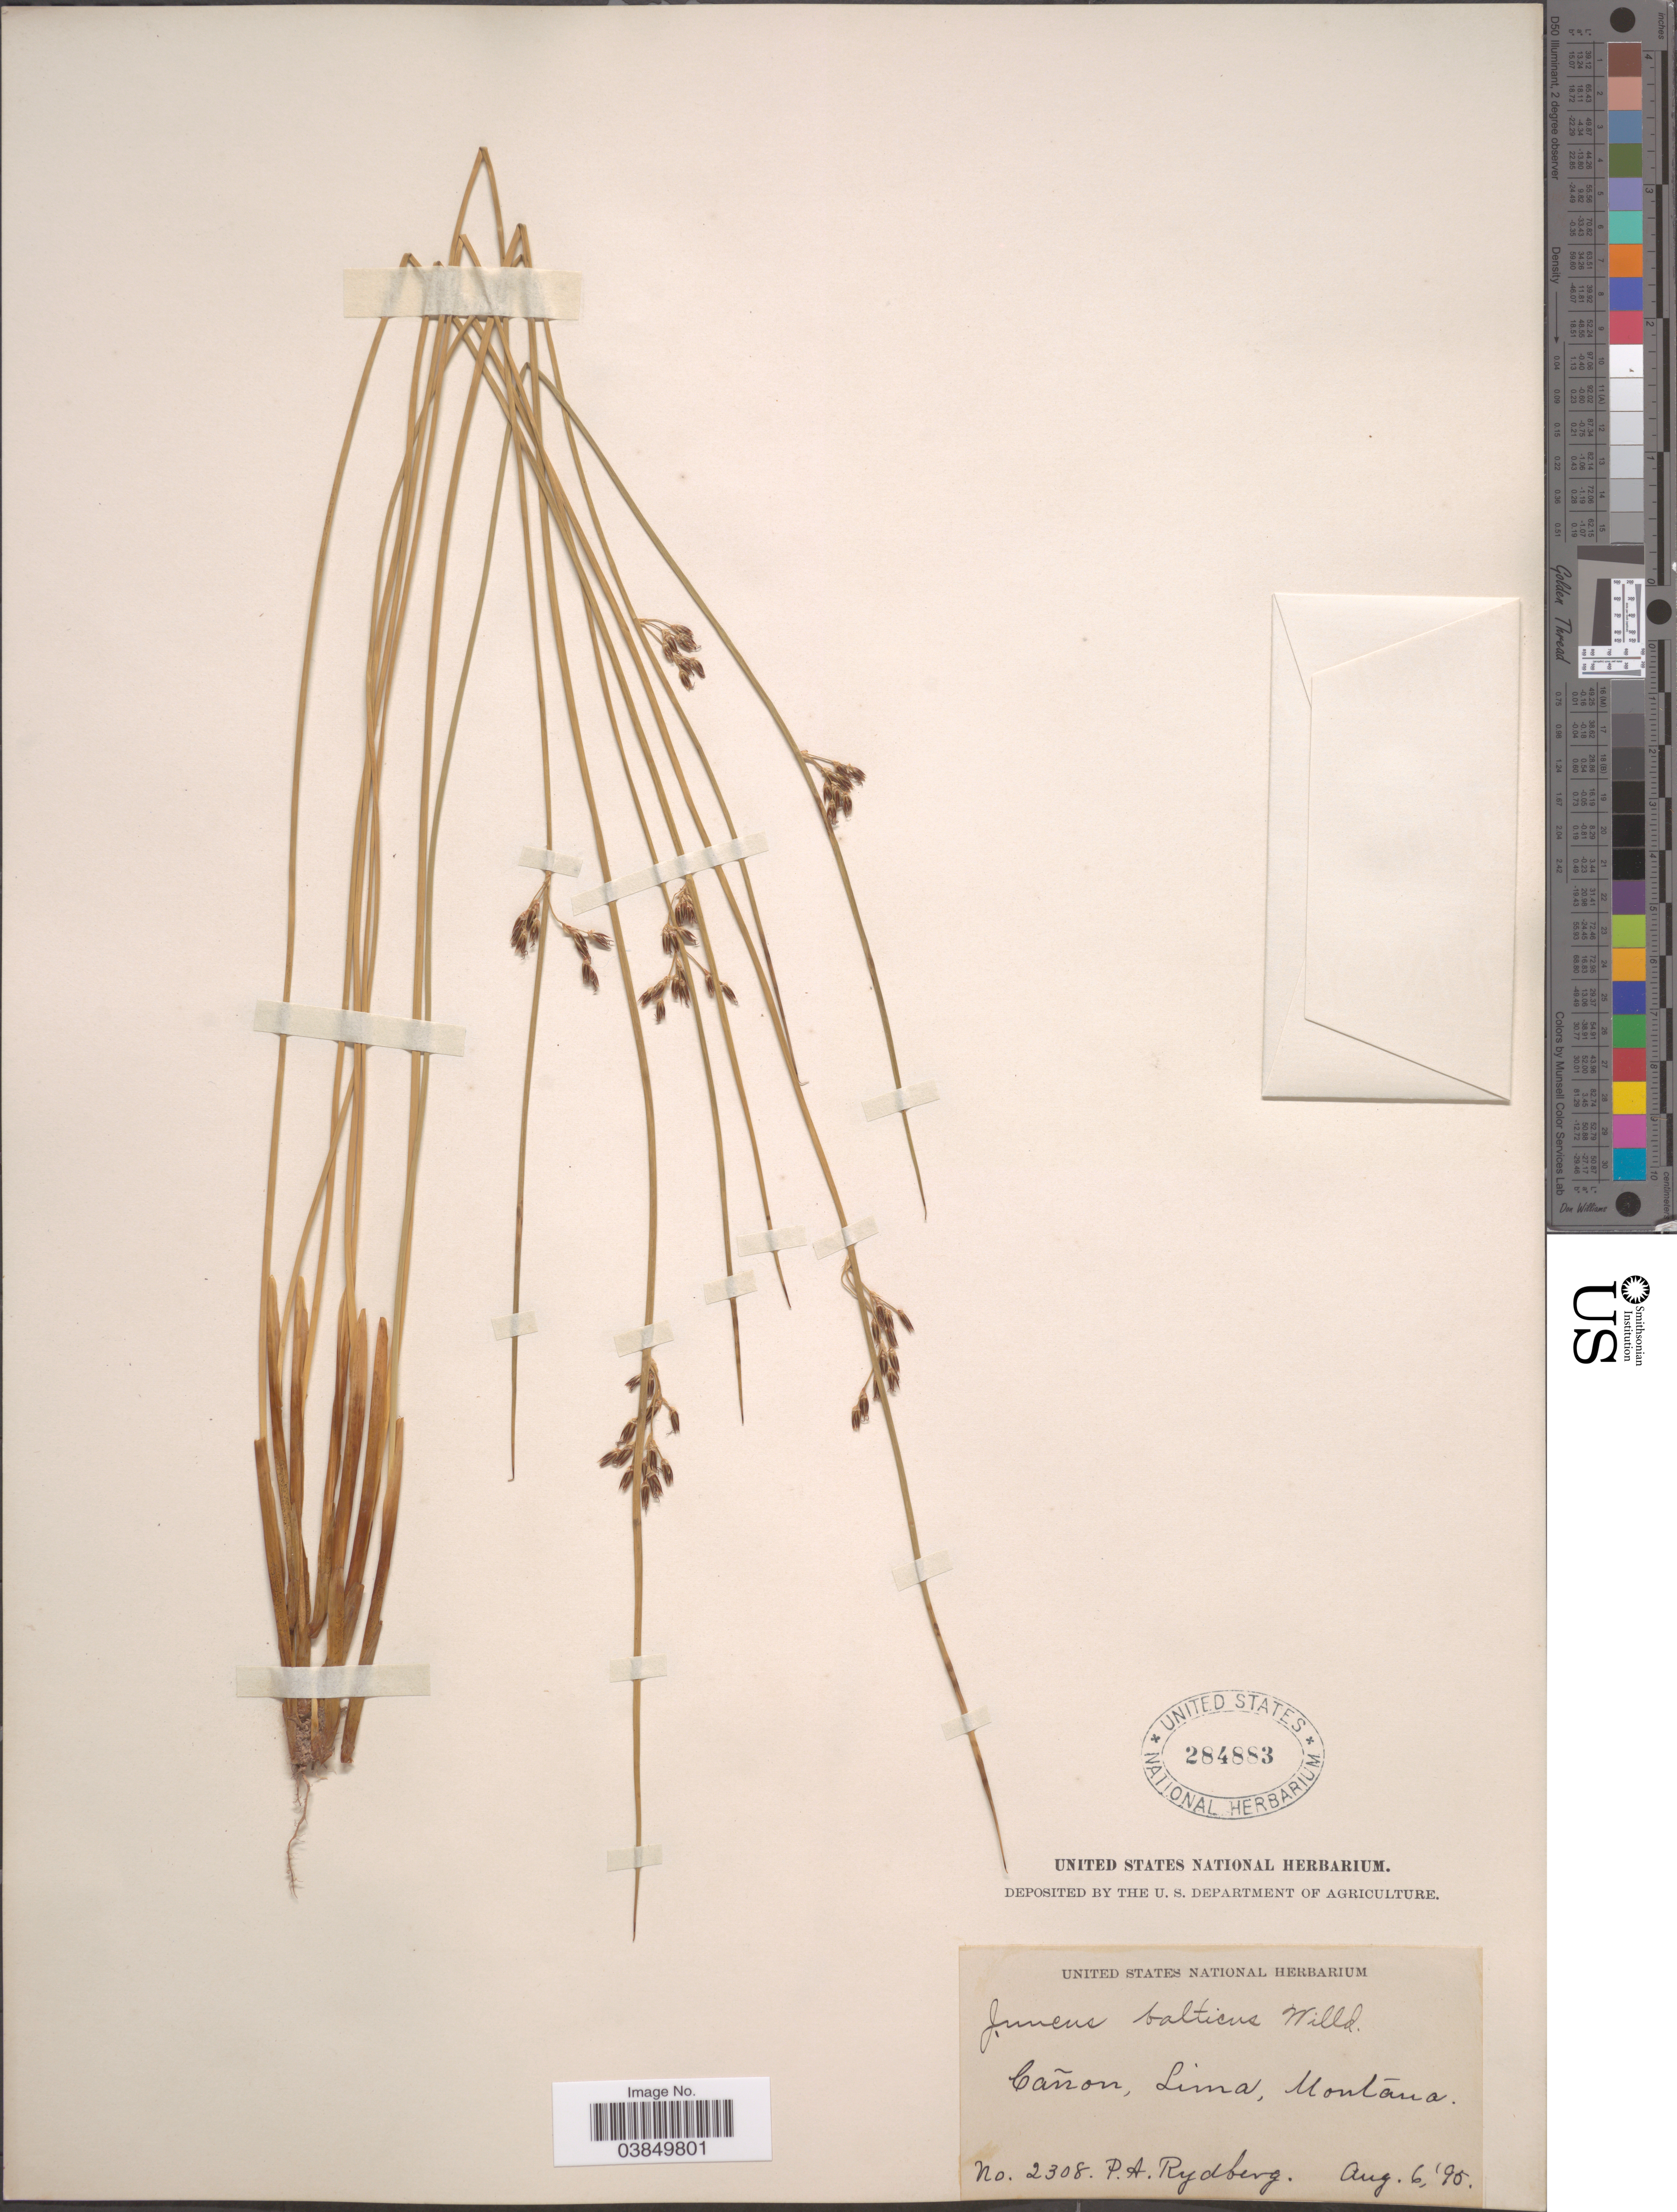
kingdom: Plantae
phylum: Tracheophyta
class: Liliopsida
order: Poales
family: Juncaceae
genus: Juncus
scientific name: Juncus balticus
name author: Willd.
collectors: P. A. Rydberg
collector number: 2308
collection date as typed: Transcribed d/m/y: 6/8/95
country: United States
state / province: Montana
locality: Cañon, Lima.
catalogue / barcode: US 284883